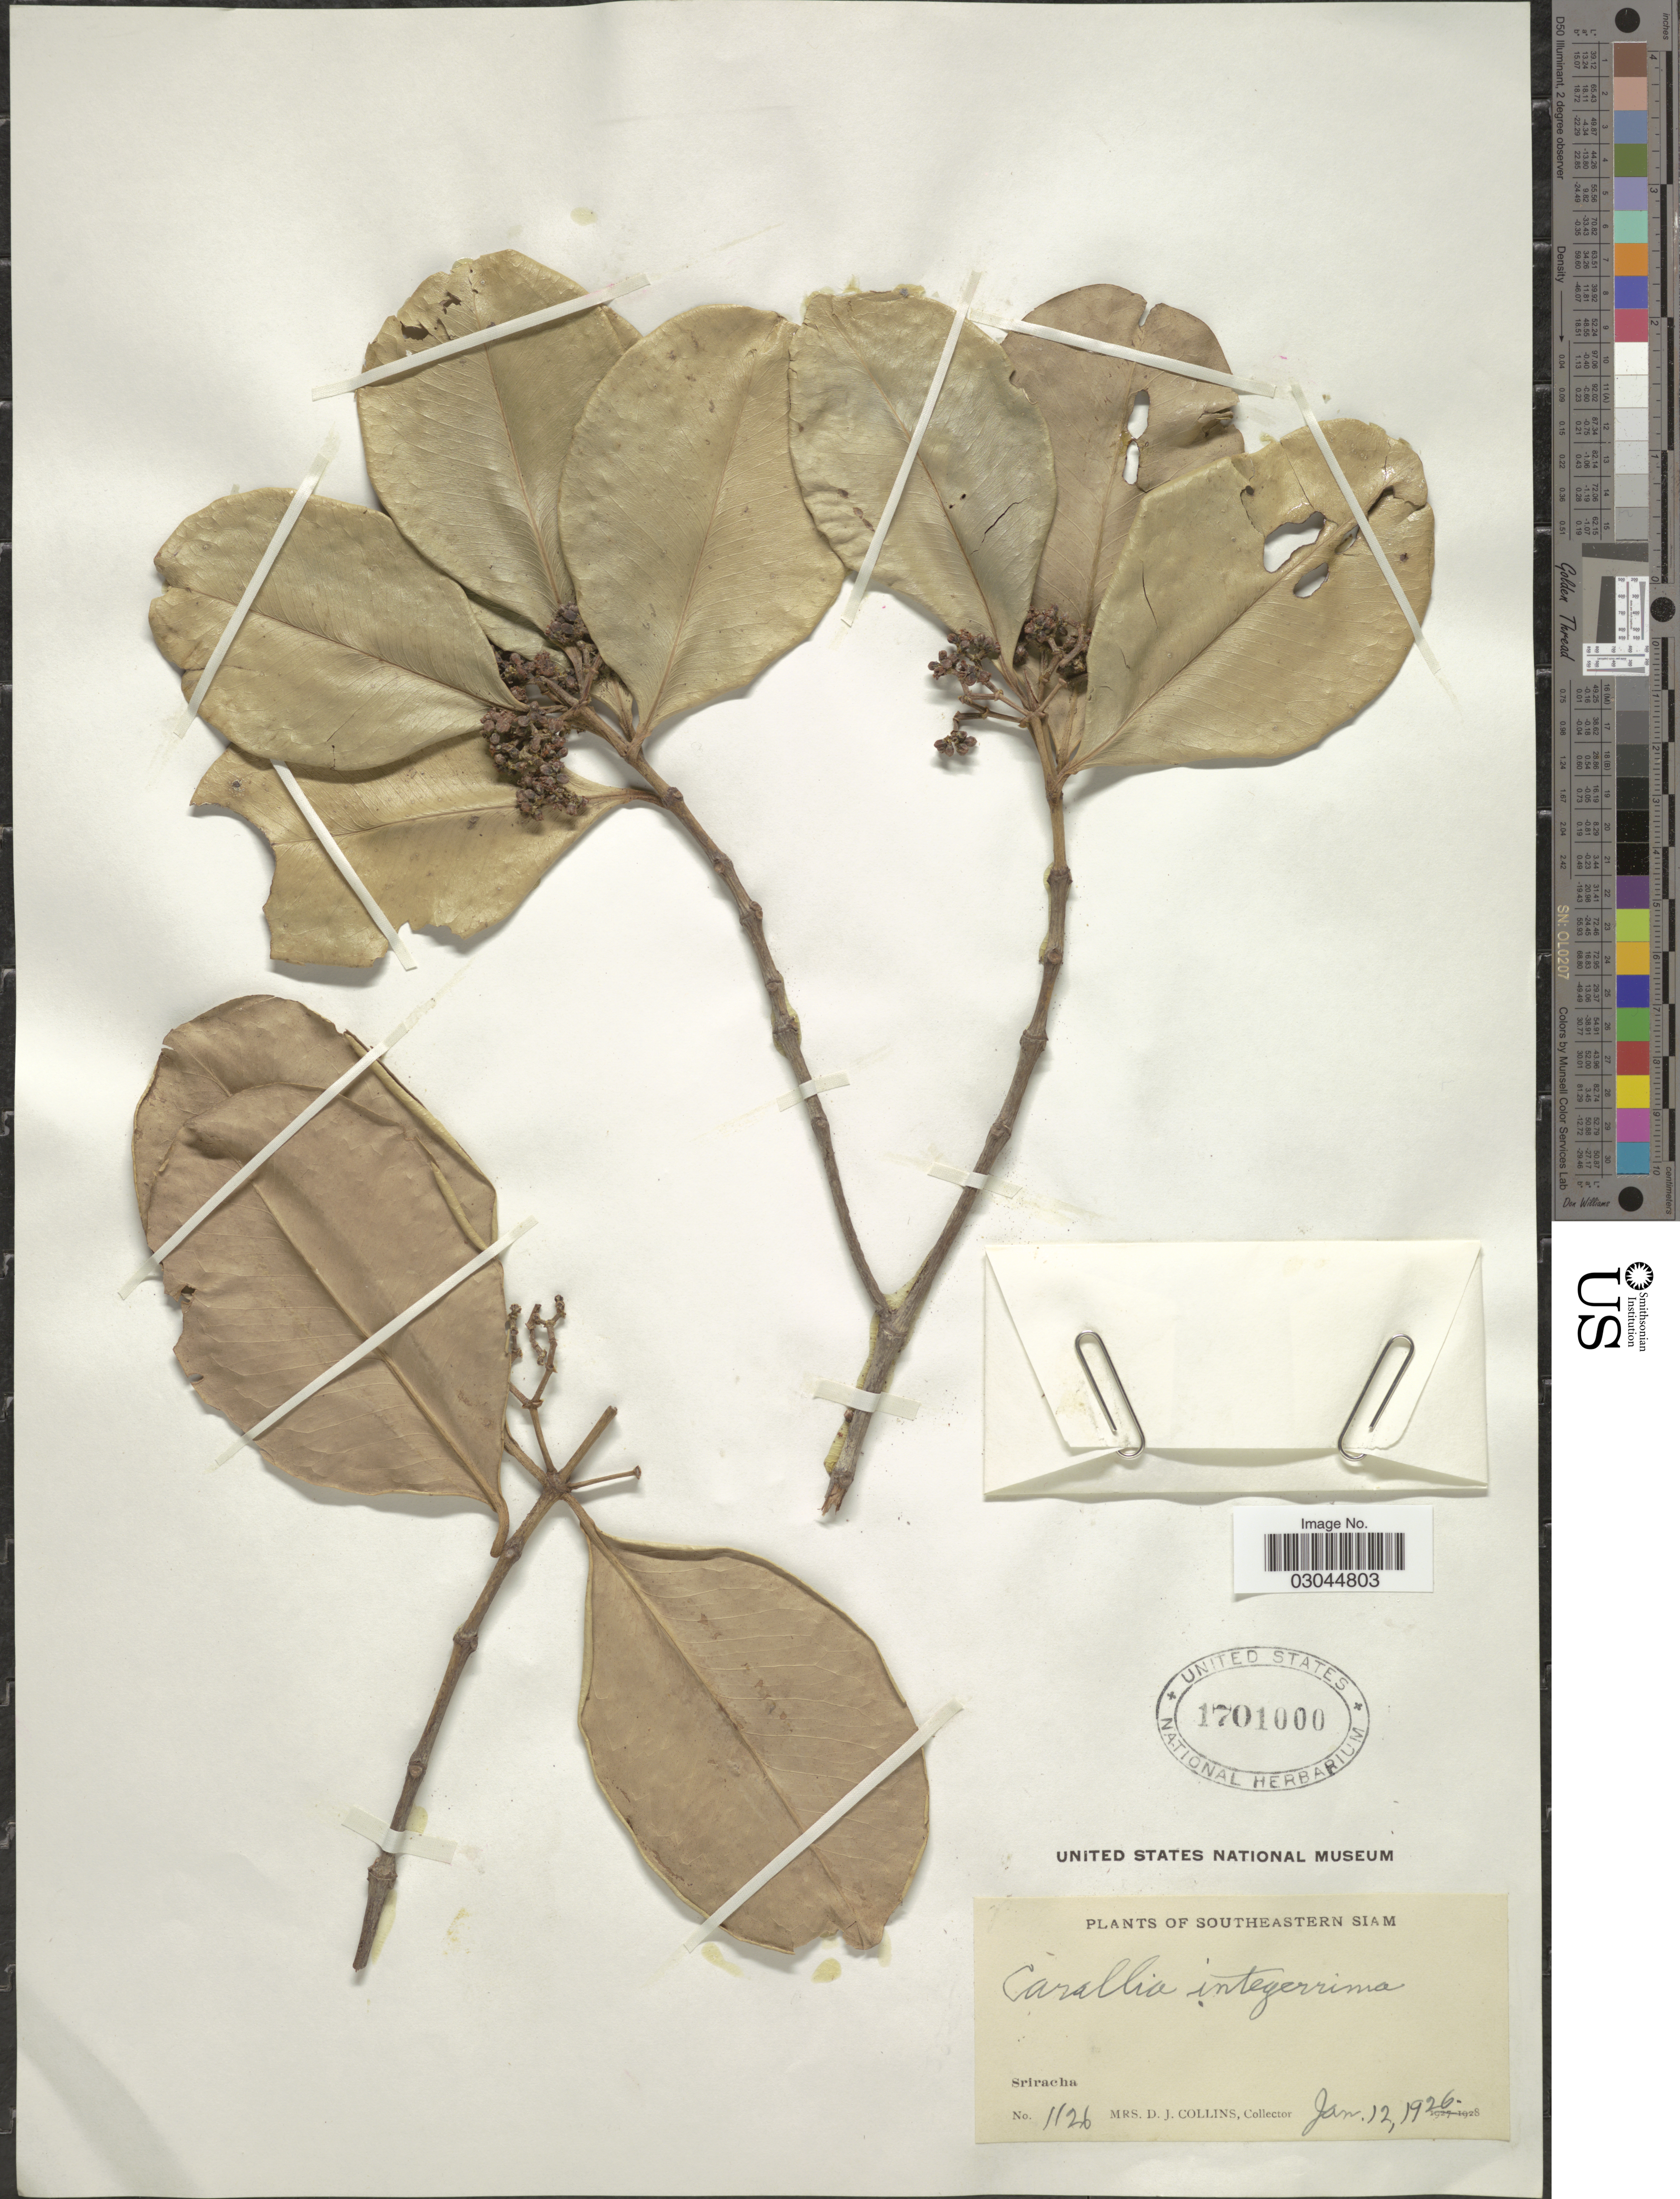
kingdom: Plantae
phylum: Tracheophyta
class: Magnoliopsida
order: Malpighiales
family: Rhizophoraceae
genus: Carallia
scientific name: Carallia integerrima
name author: DC.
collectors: Mrs. D. J. Collins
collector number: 1126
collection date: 1926-01-12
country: Thailand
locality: Southeastern Siam. Sriracha.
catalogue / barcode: US 1701000